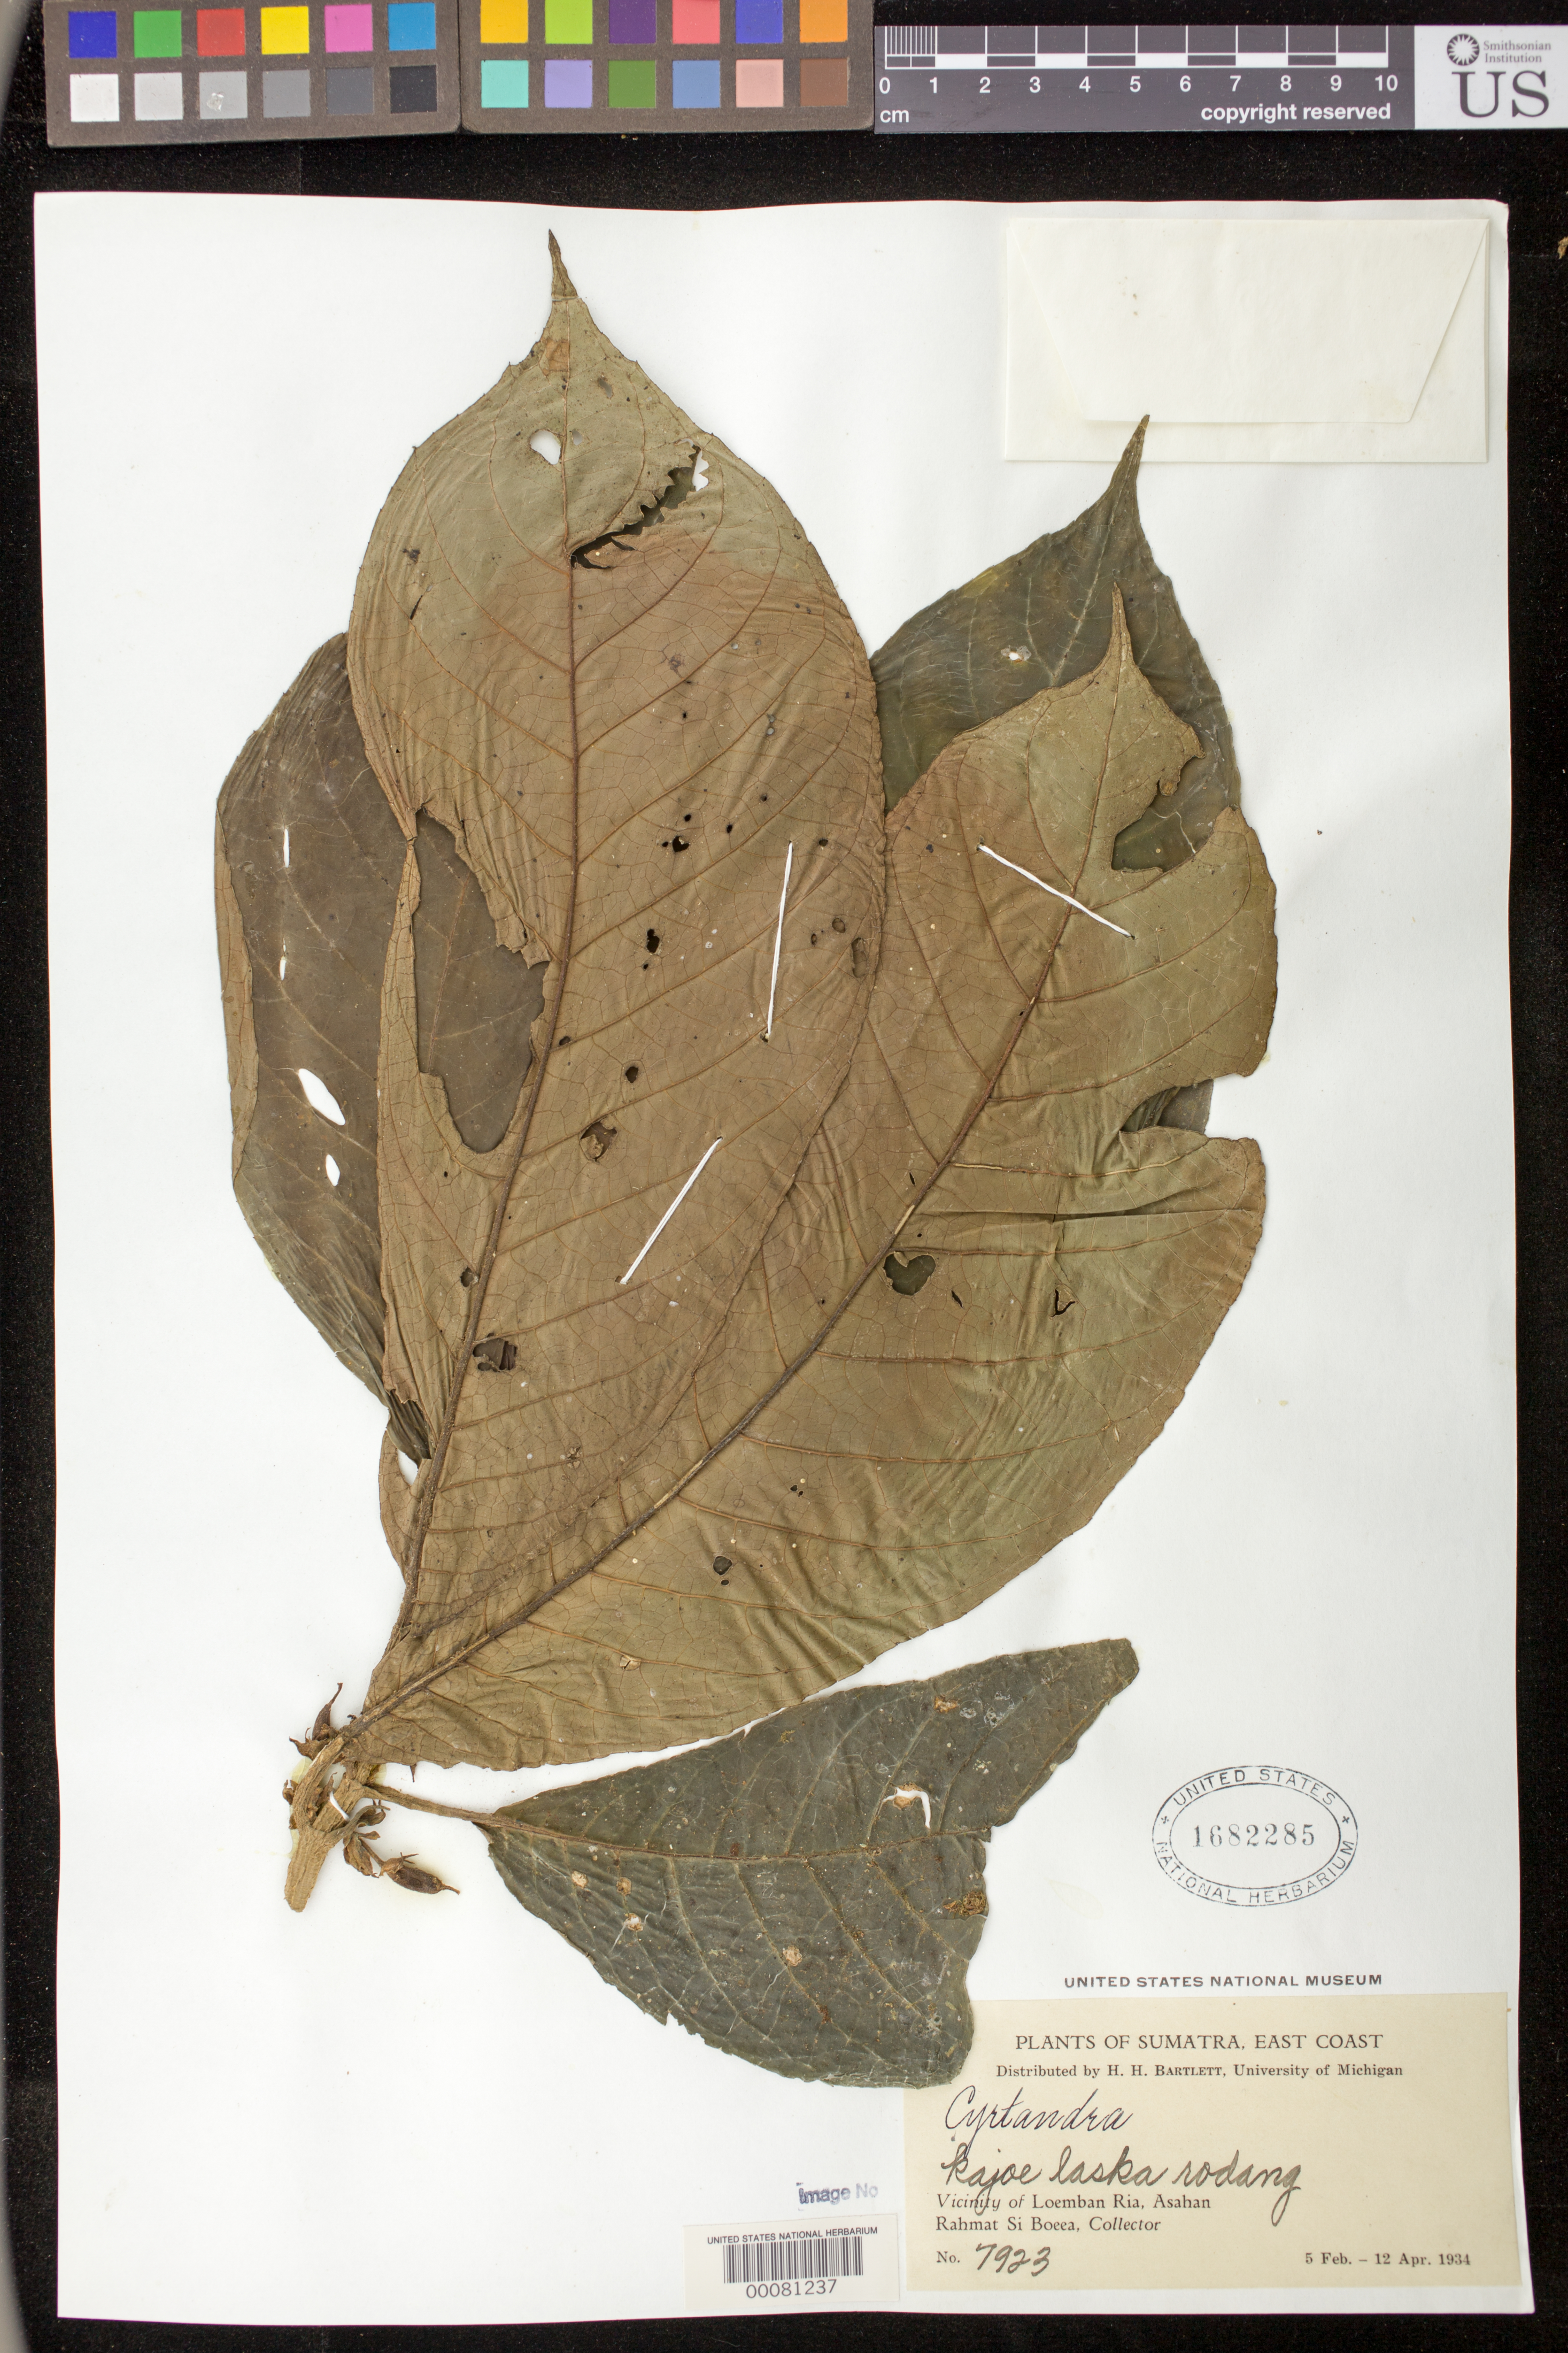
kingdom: Plantae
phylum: Tracheophyta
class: Magnoliopsida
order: Lamiales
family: Gesneriaceae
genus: Cyrtandra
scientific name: Cyrtandra sp.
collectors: Rahmat Si Boeea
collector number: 7923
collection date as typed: Feb-Apr 1934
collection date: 1934-02/1934-04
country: Indonesia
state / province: Sumatra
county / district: Sumatera Utara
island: Sumatra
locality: East coast, vicinity of loemban ria, asahan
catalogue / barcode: US 1682285